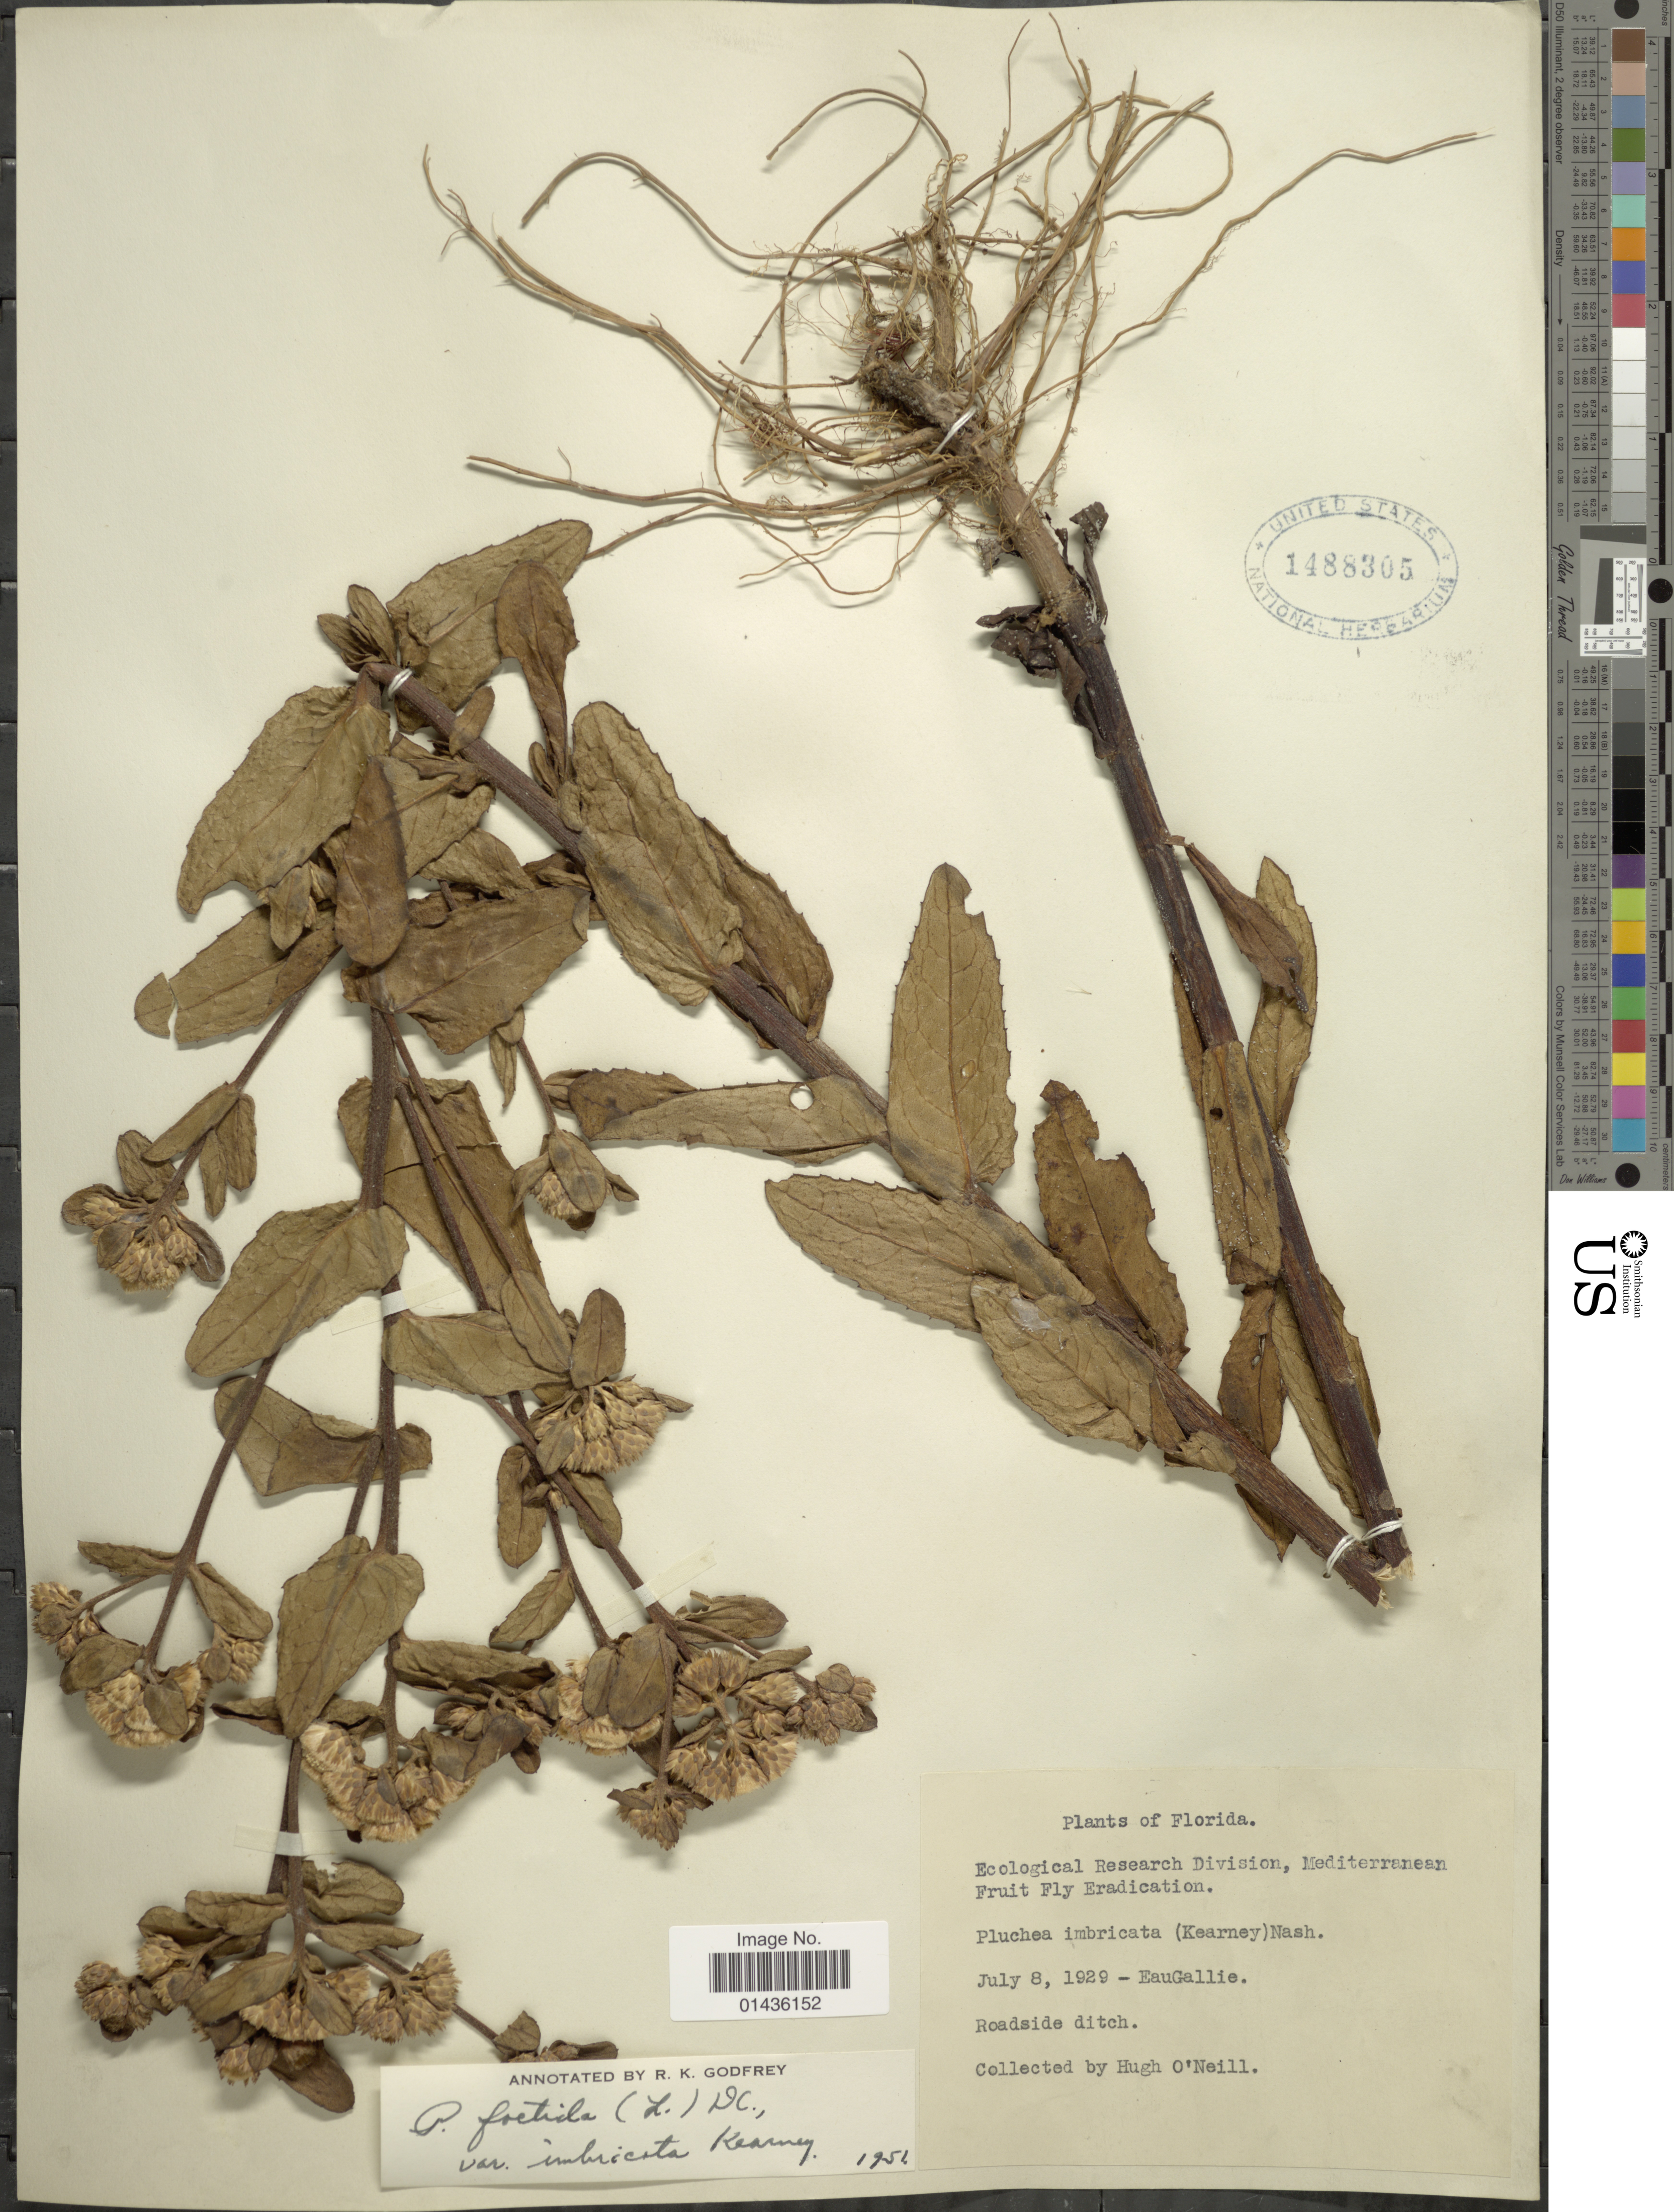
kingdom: Plantae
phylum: Tracheophyta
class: Magnoliopsida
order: Asterales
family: Asteraceae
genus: Pluchea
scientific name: Pluchea foetida var. imbricata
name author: Kearney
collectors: H. O'Neill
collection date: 1929-07-08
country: United States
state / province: Florida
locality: EauGallie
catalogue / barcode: US 1488305